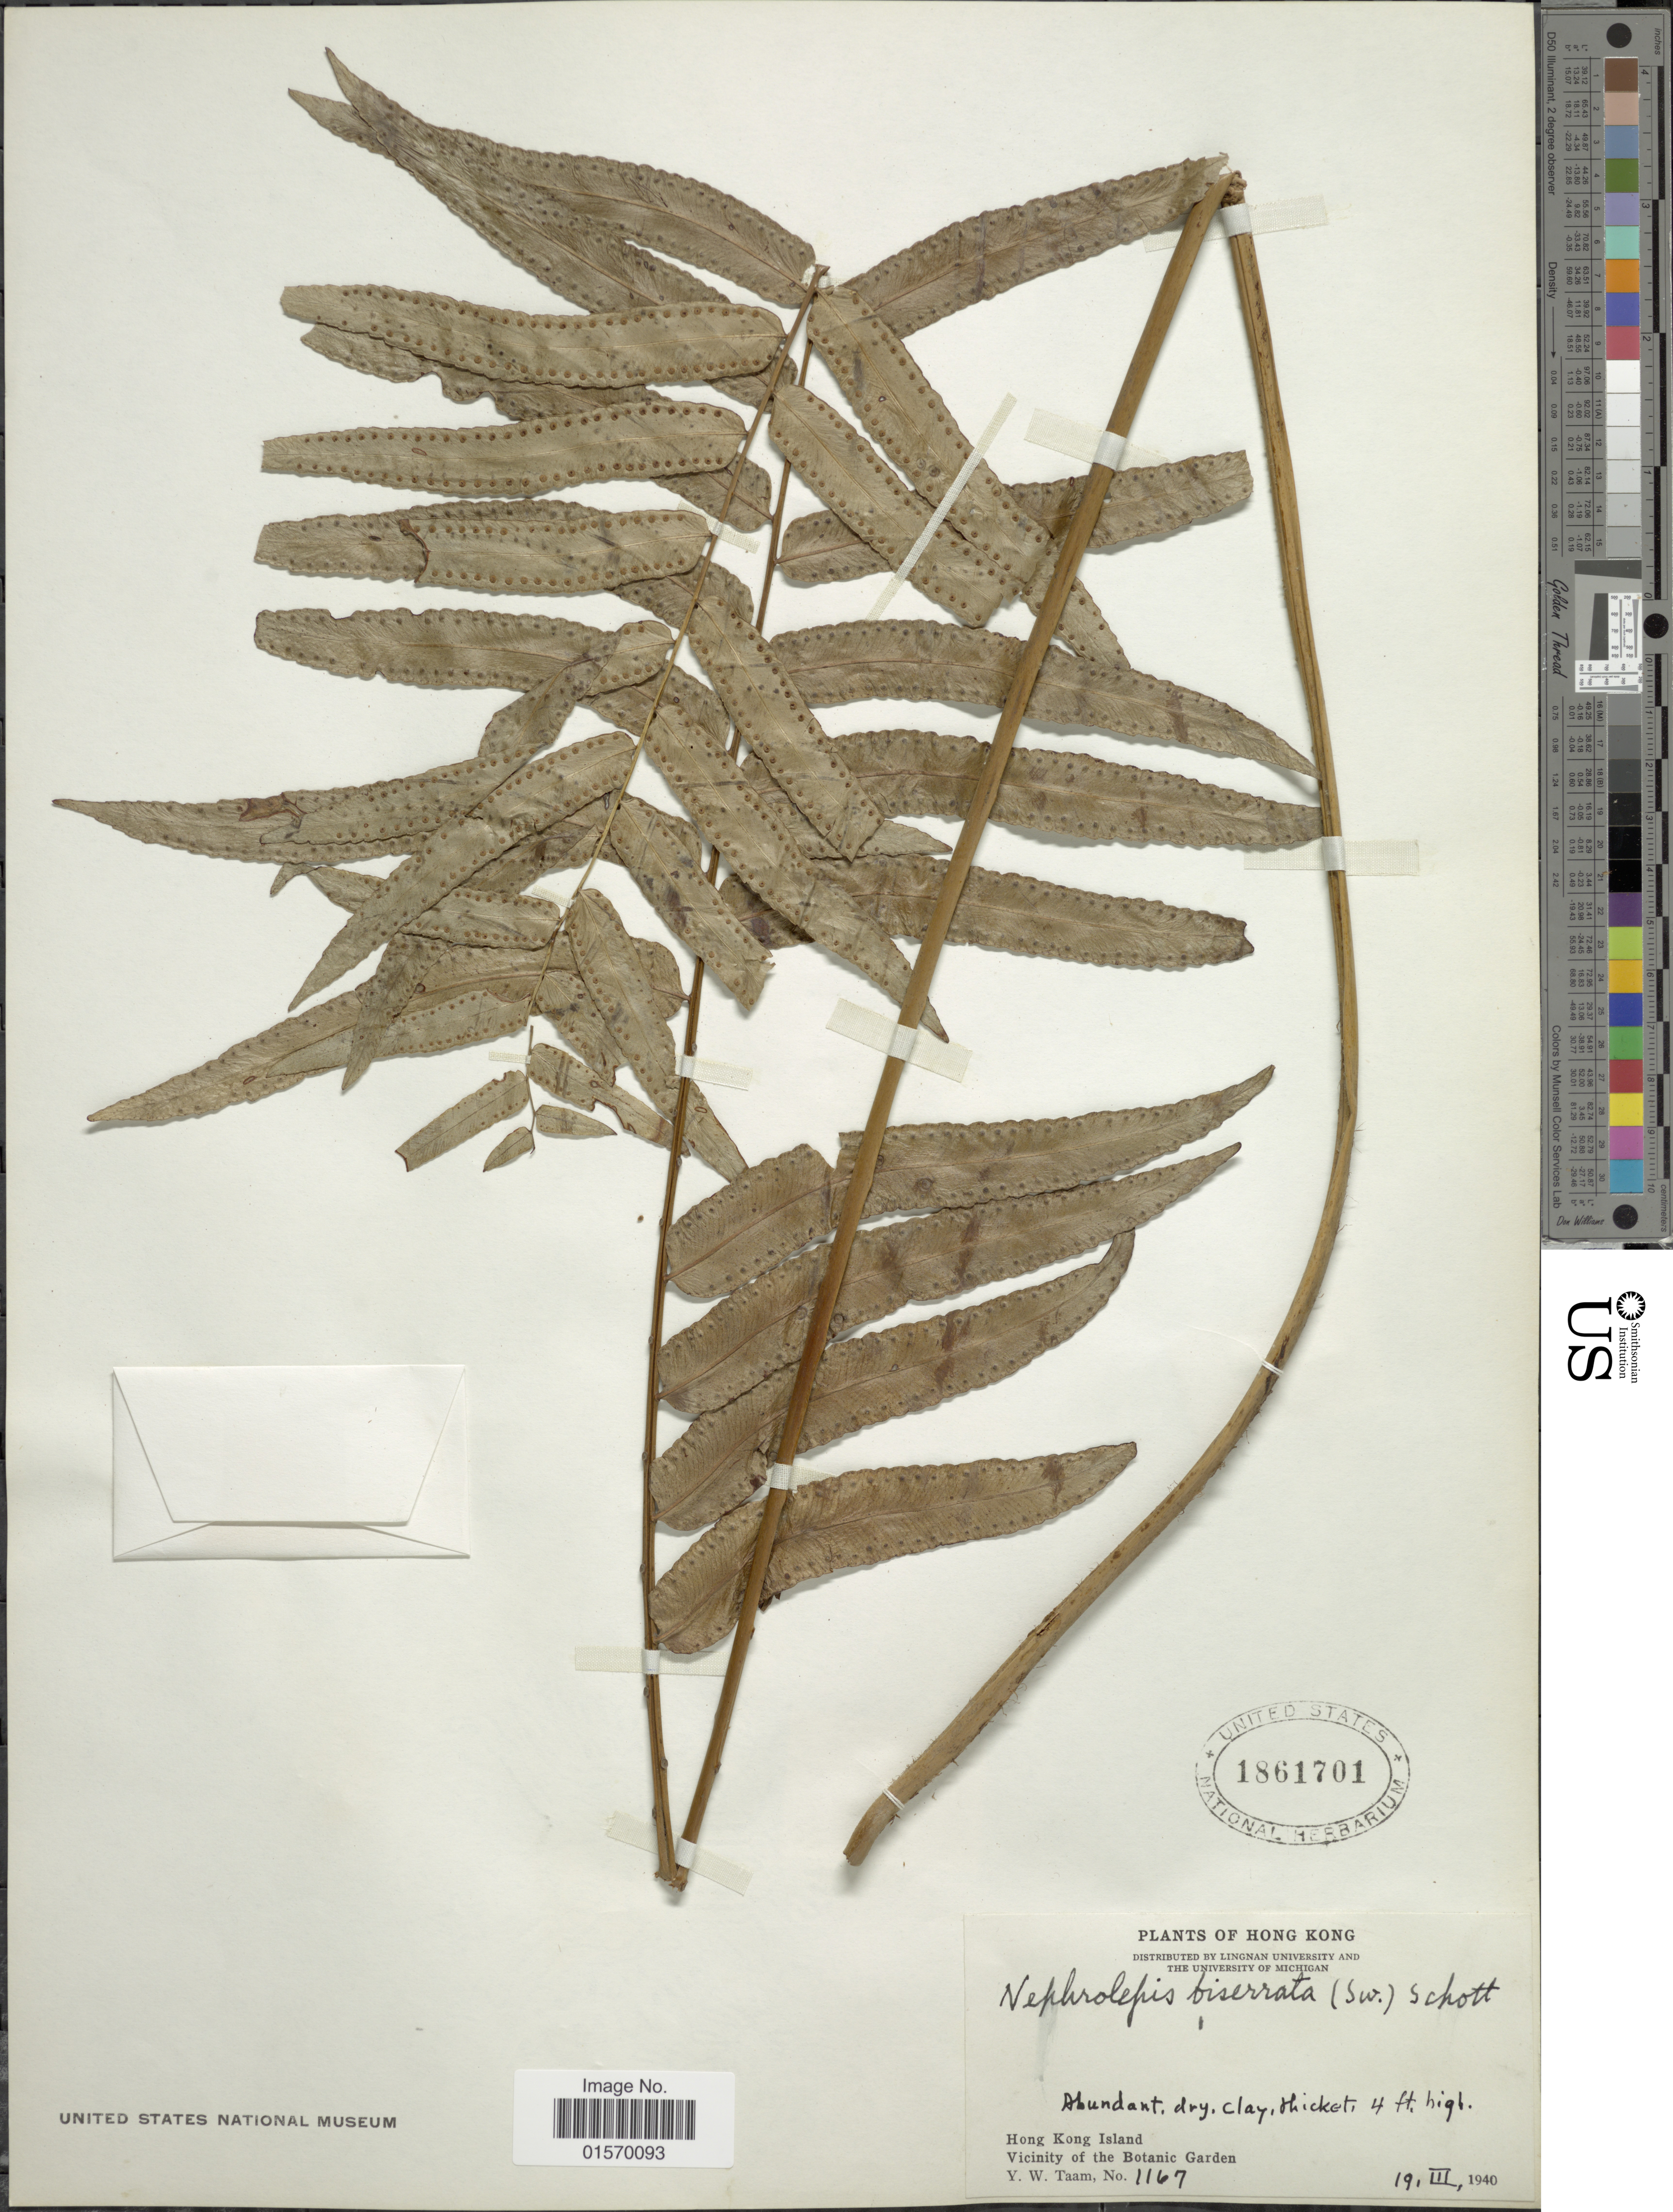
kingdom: Plantae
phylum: Tracheophyta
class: Polypodiopsida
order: Polypodiales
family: Nephrolepidaceae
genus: Nephrolepis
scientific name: Nephrolepis biserrata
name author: (Sw.) Schott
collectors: Y. W. Taam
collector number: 1167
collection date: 1940-03-19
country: China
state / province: Hong Kong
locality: Hong Kong Island. Vicinity of the Botanic Garden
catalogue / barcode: US 1861701